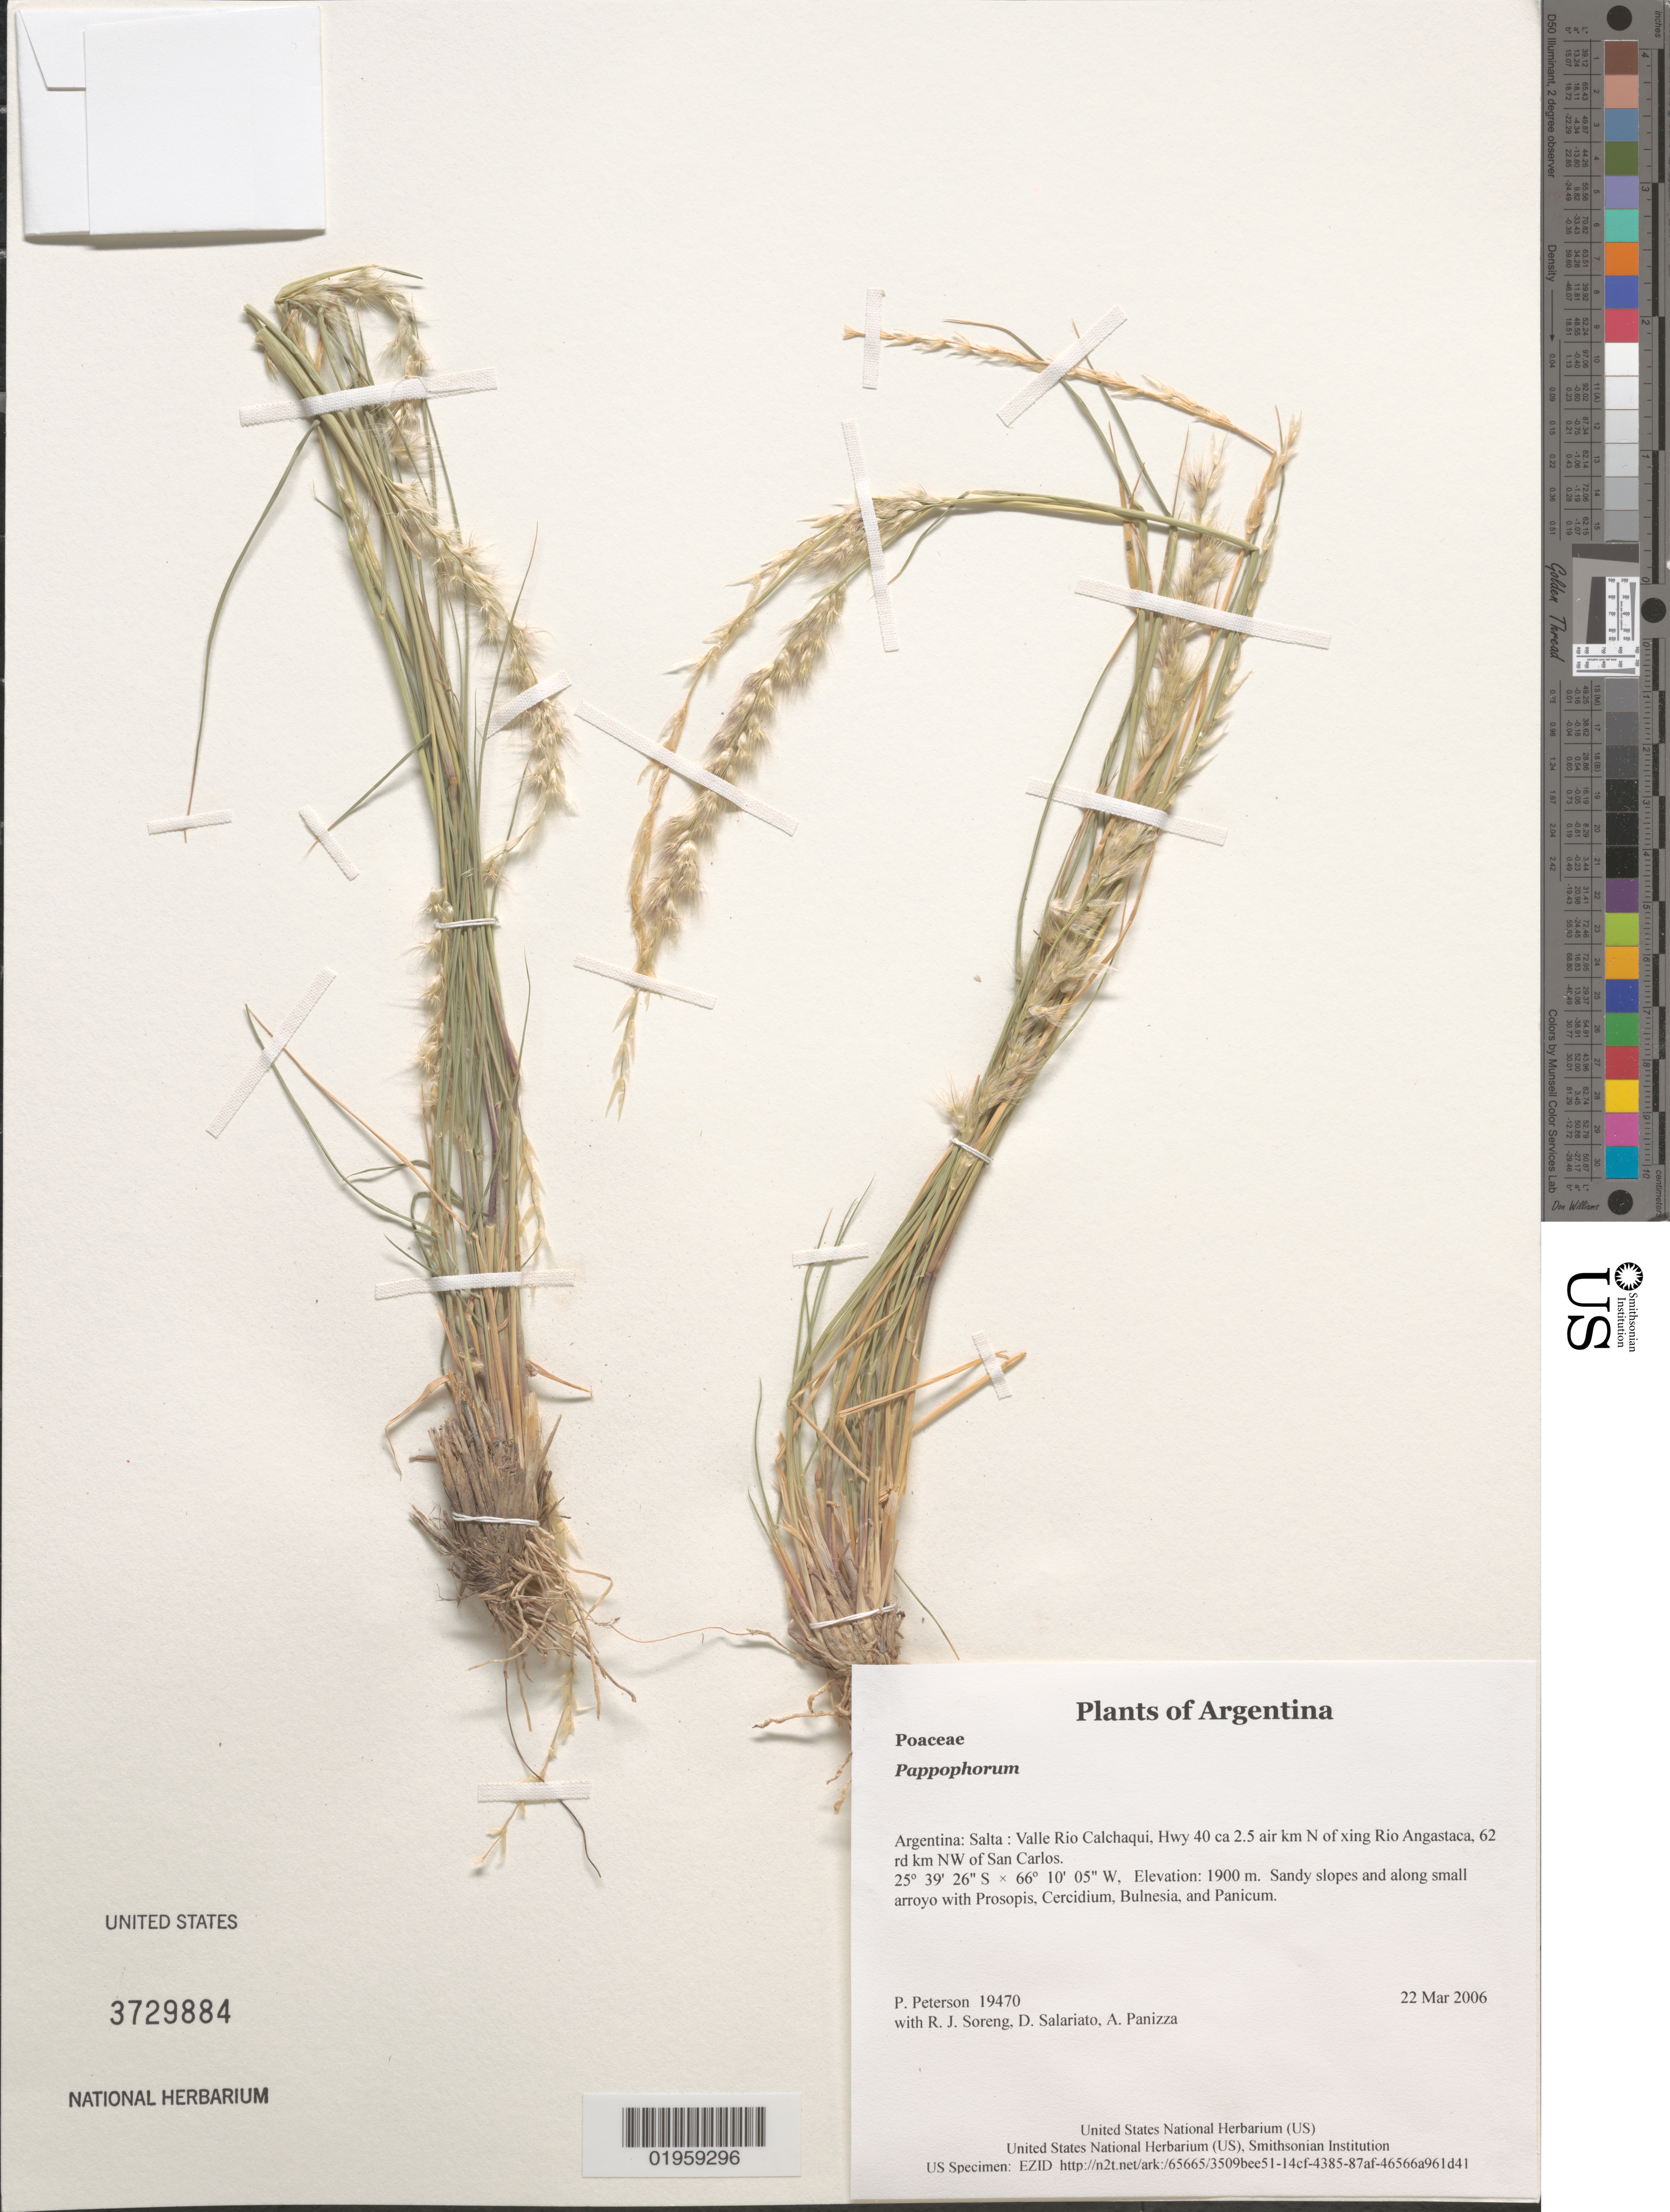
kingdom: Plantae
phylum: Tracheophyta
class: Liliopsida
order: Poales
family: Poaceae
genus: Pappophorum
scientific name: Pappophorum sp.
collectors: P. M. Peterson, R. J. Soreng, D. Salariato & A. Panizza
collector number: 19470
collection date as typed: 22 Mar 2006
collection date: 2006-03-22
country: Argentina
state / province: Salta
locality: Valle Rio Calchaqui, Hwy 40 ca 2.5 air km N of xing Rio Angastaca, 62 rd km NW of San Carlos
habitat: Sandy slopes and along small arroyo with Prosopis, Cercidium, Bulnesia, and Panicum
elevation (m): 1900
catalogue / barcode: US 3729884